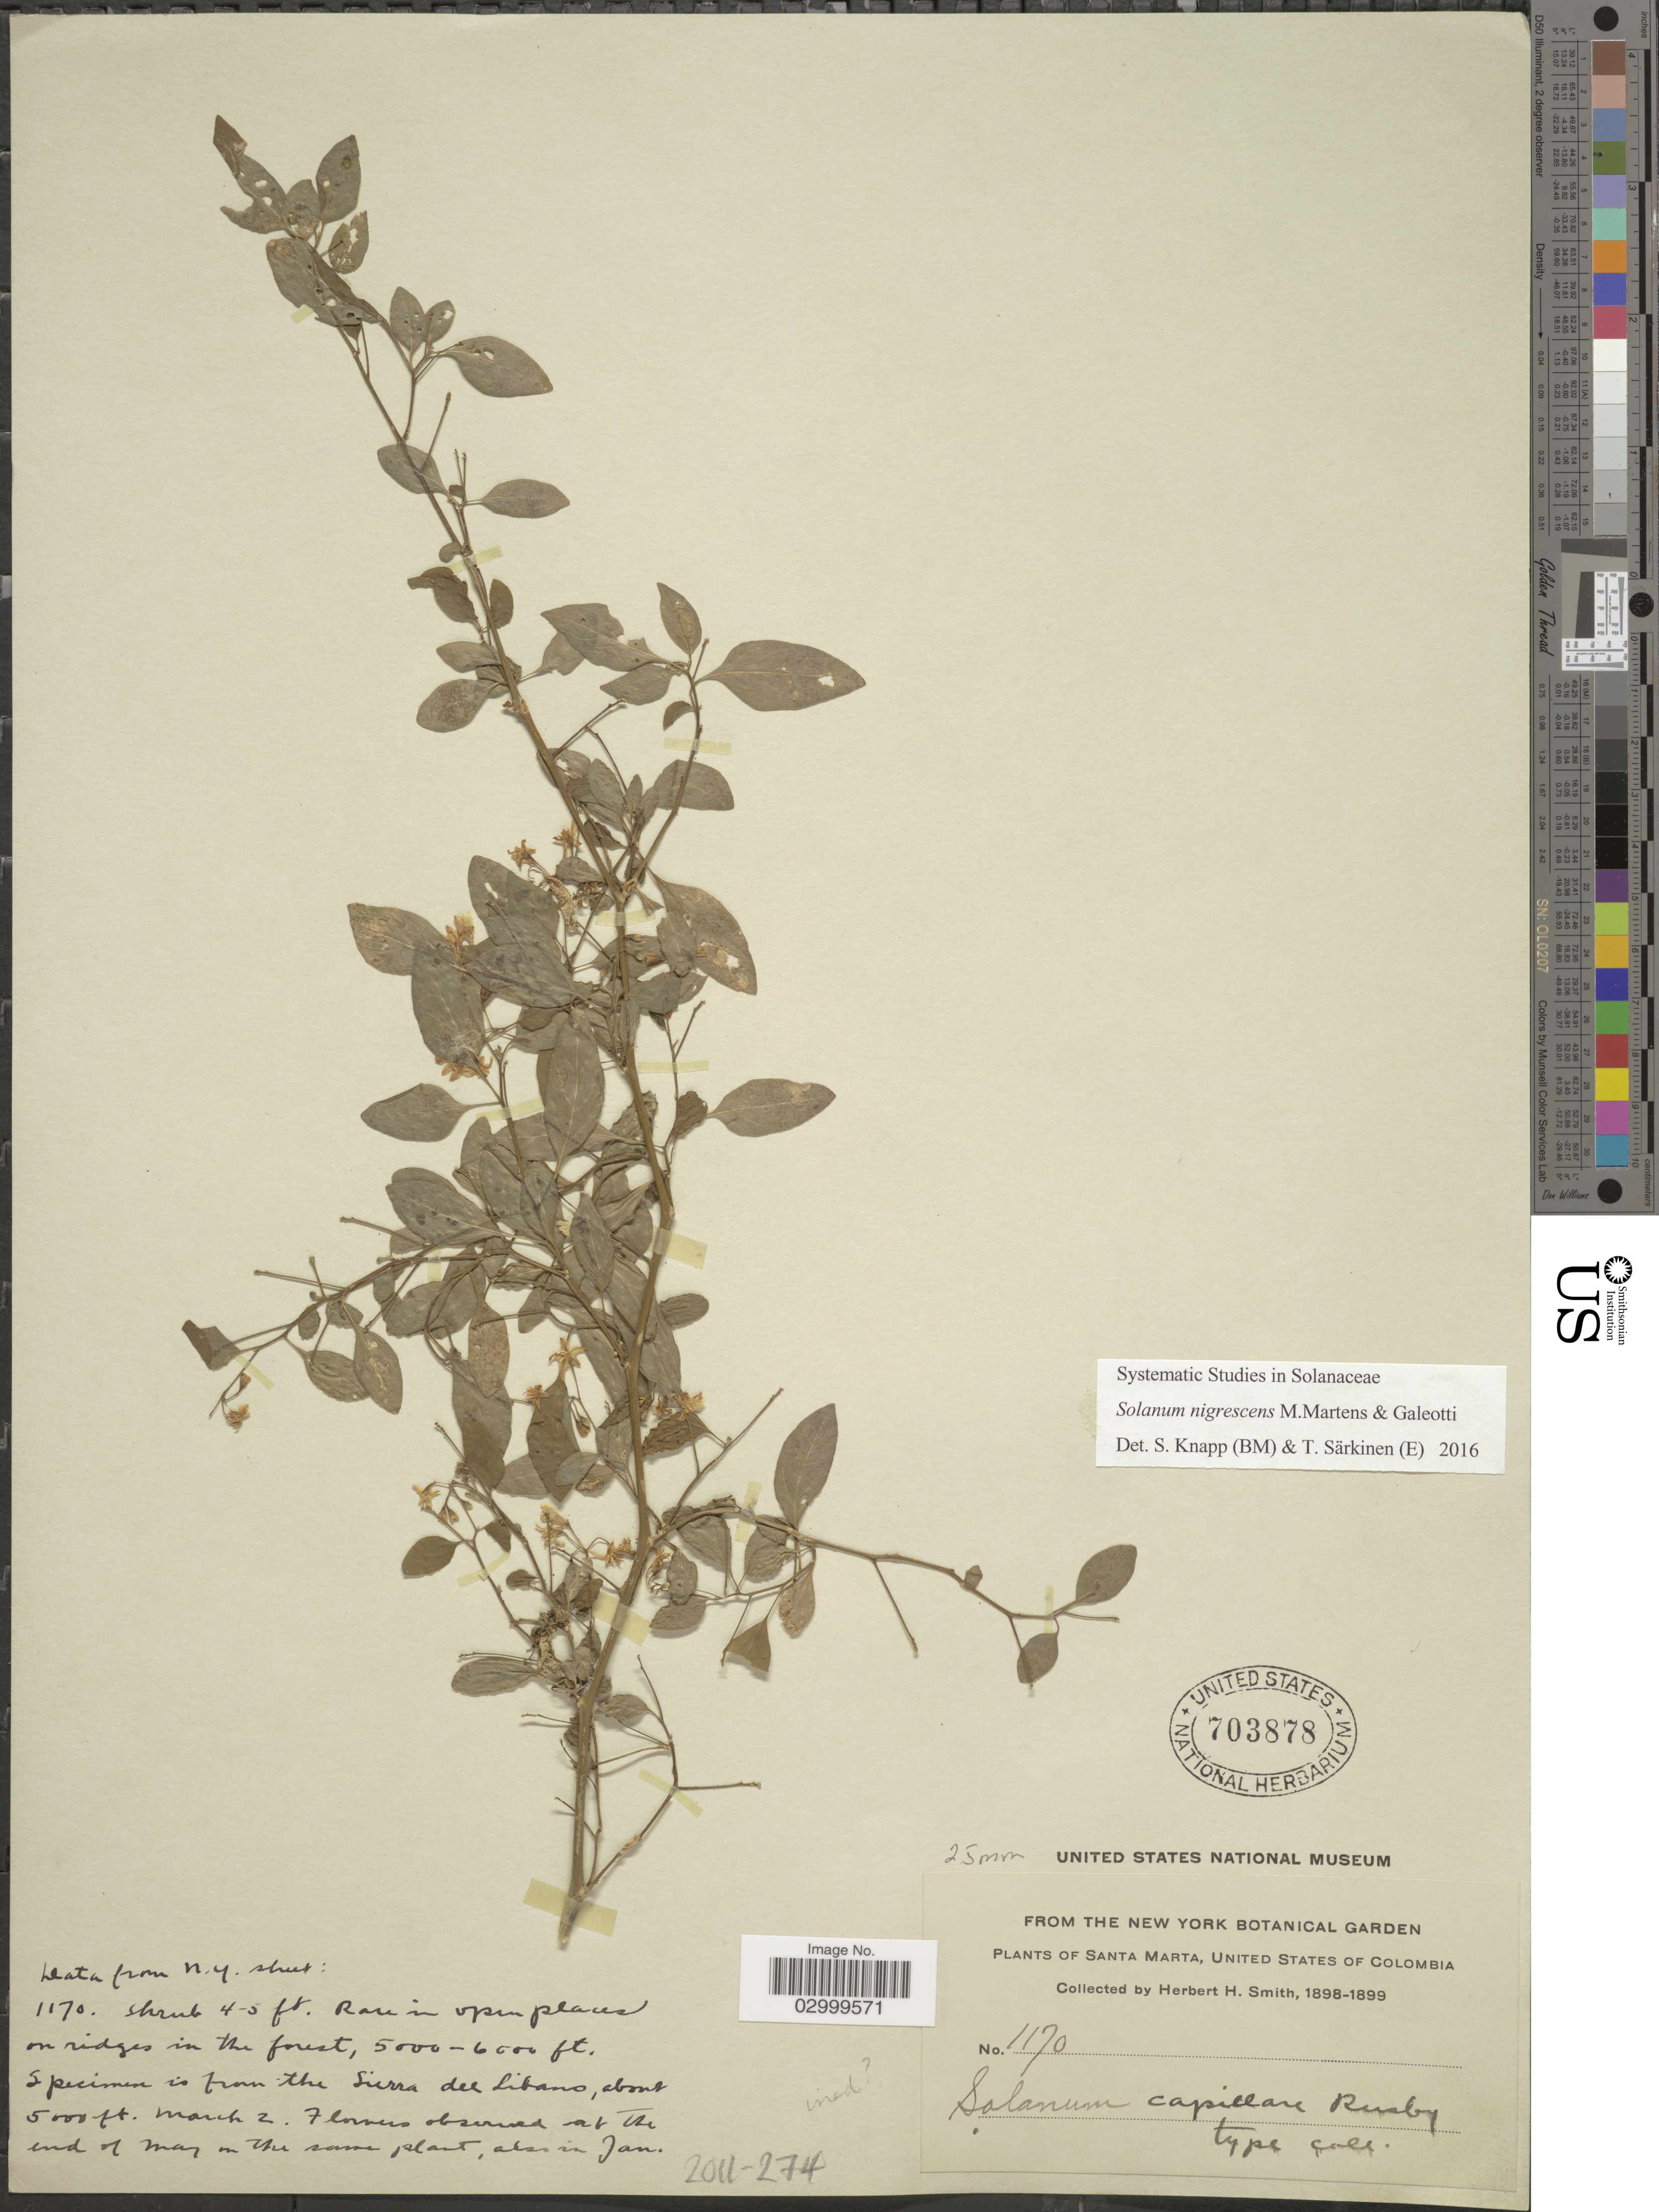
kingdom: Plantae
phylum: Tracheophyta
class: Magnoliopsida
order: Solanales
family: Solanaceae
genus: Solanum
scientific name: Solanum nigrescens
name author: M. Martens & Galeotti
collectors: Herbert H. Smith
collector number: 1170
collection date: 1898/1899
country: Colombia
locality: Santa Marta, United States of Colombia. Sierra del Libano.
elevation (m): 1524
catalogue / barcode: US 703878